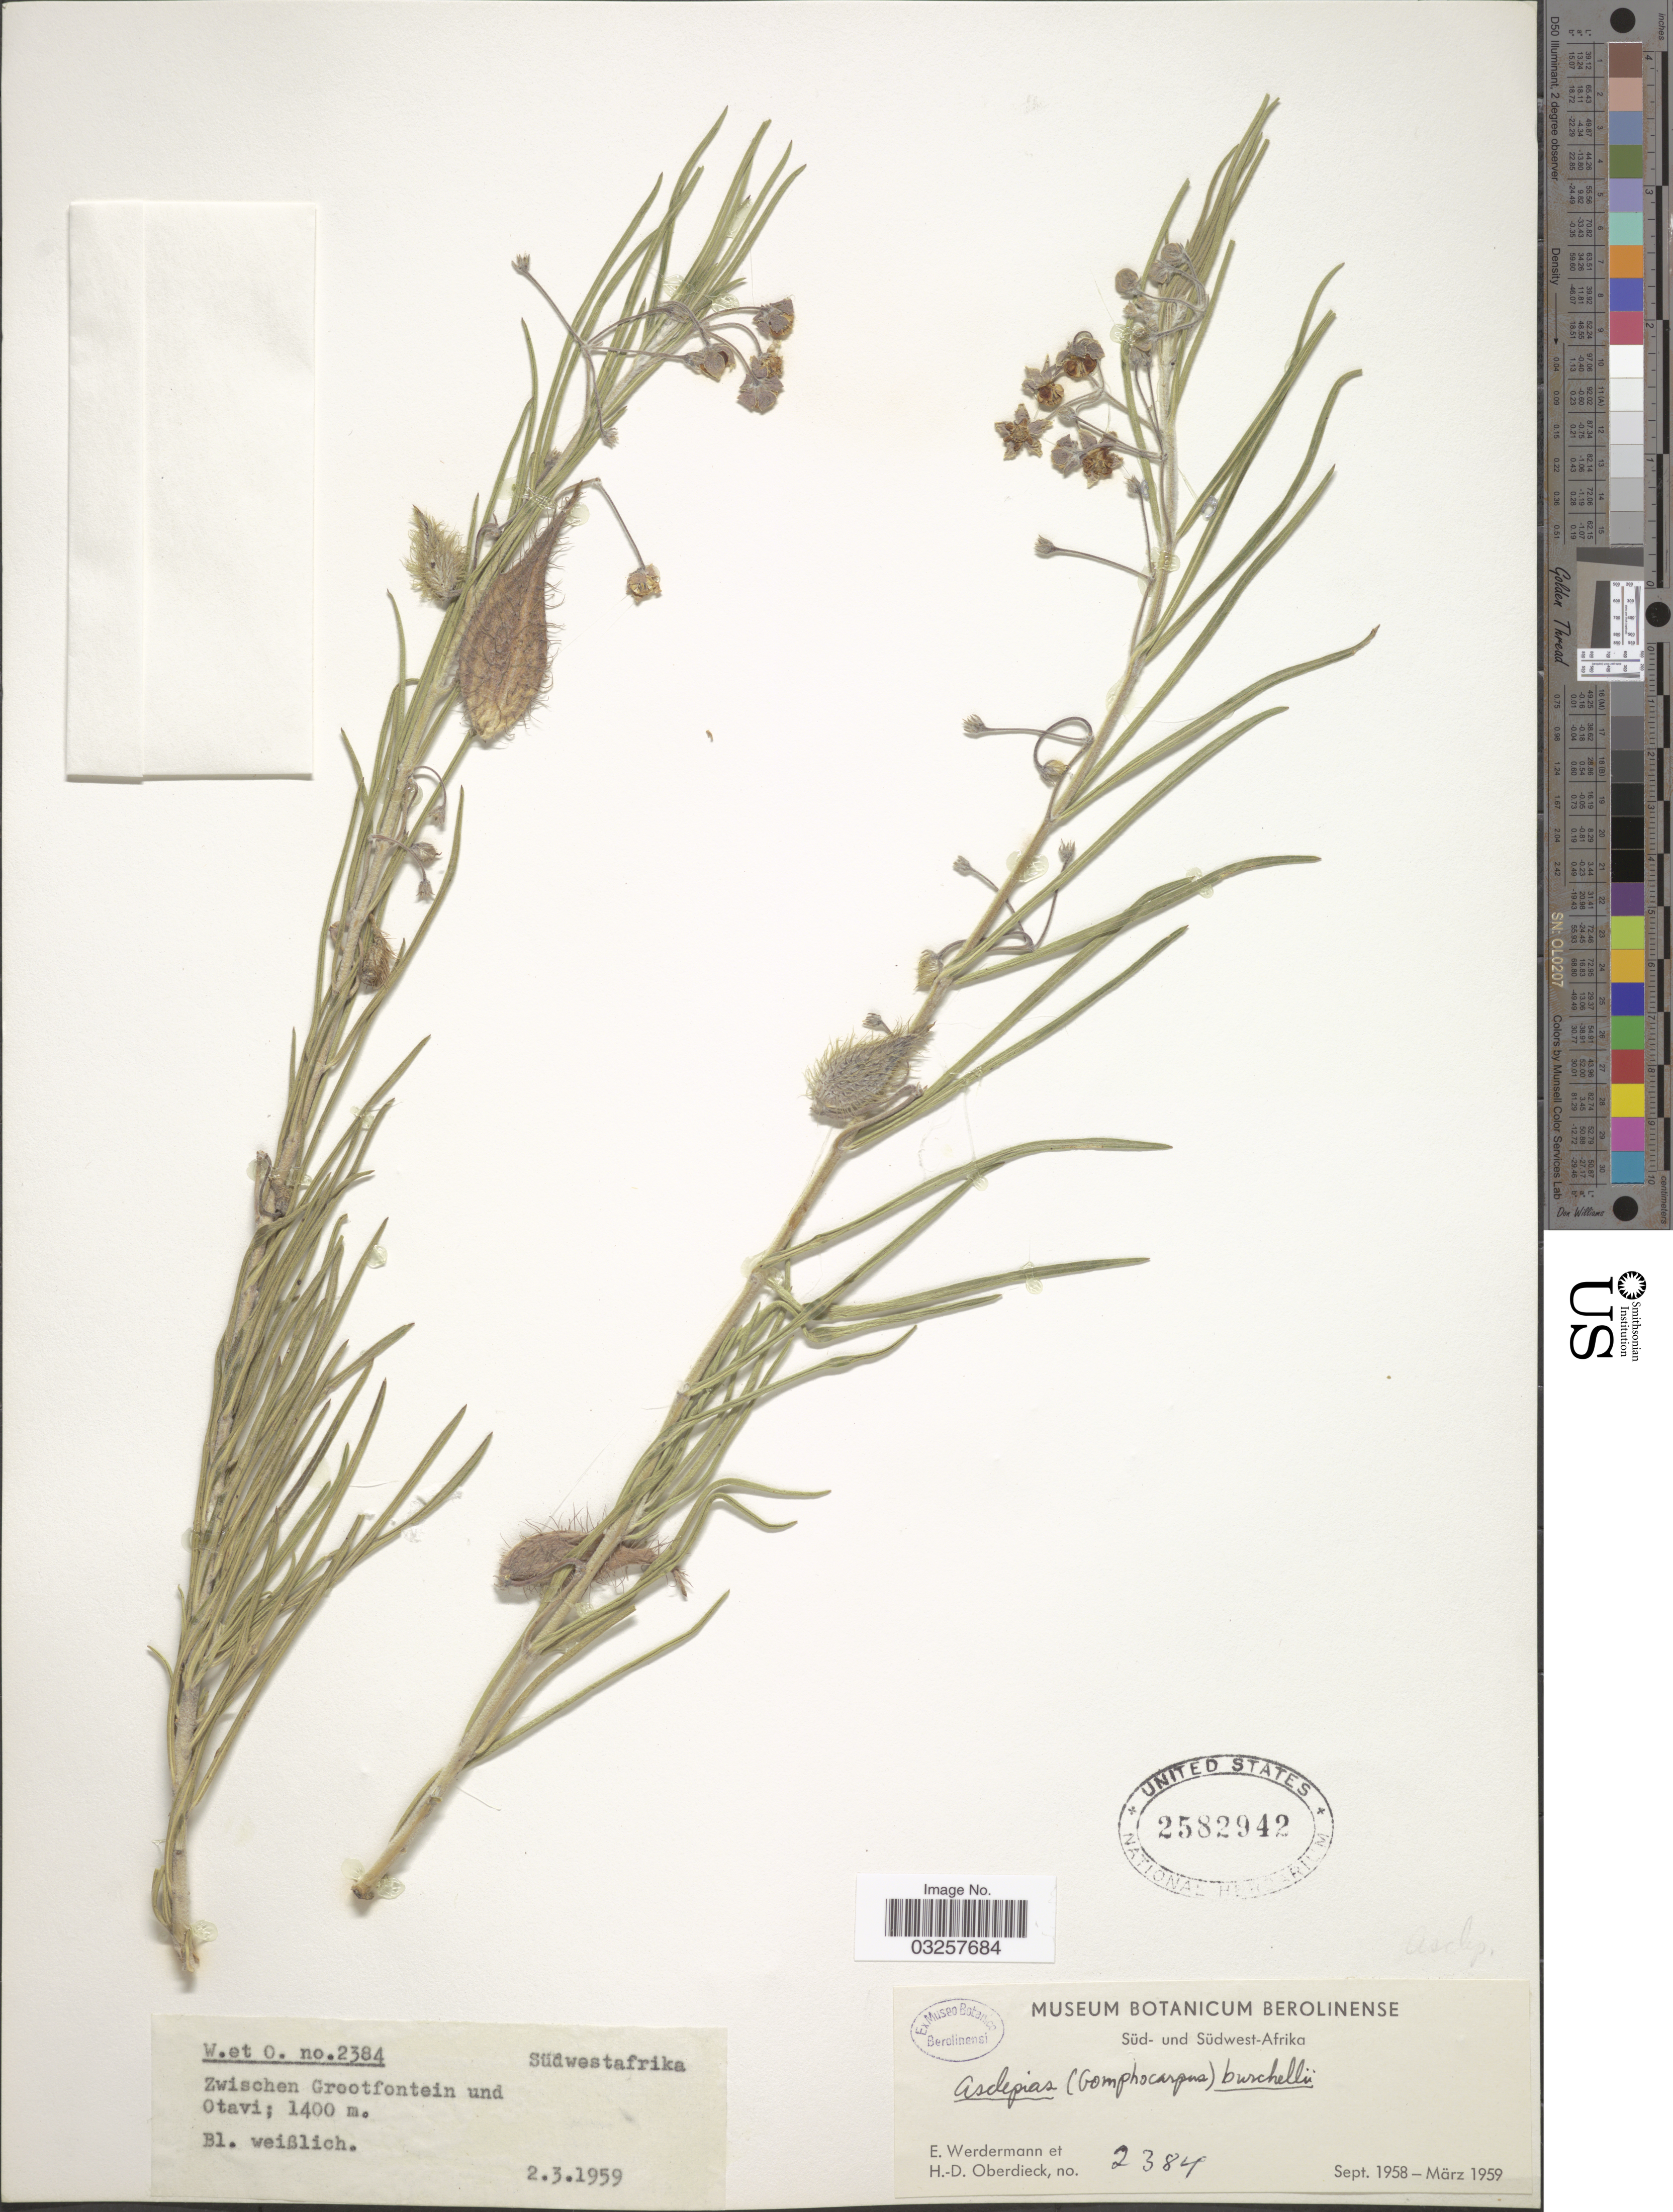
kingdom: Plantae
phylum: Tracheophyta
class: Magnoliopsida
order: Gentianales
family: Apocynaceae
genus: Asclepias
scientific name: Asclepias burchellii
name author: Schltr.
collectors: E. Werdermann & H. Oberdieck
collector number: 2384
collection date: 1959-03-02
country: Namibia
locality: Südwestafrika. Zwischen Grootfontein und Otavi.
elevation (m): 1400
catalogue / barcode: US 2582942